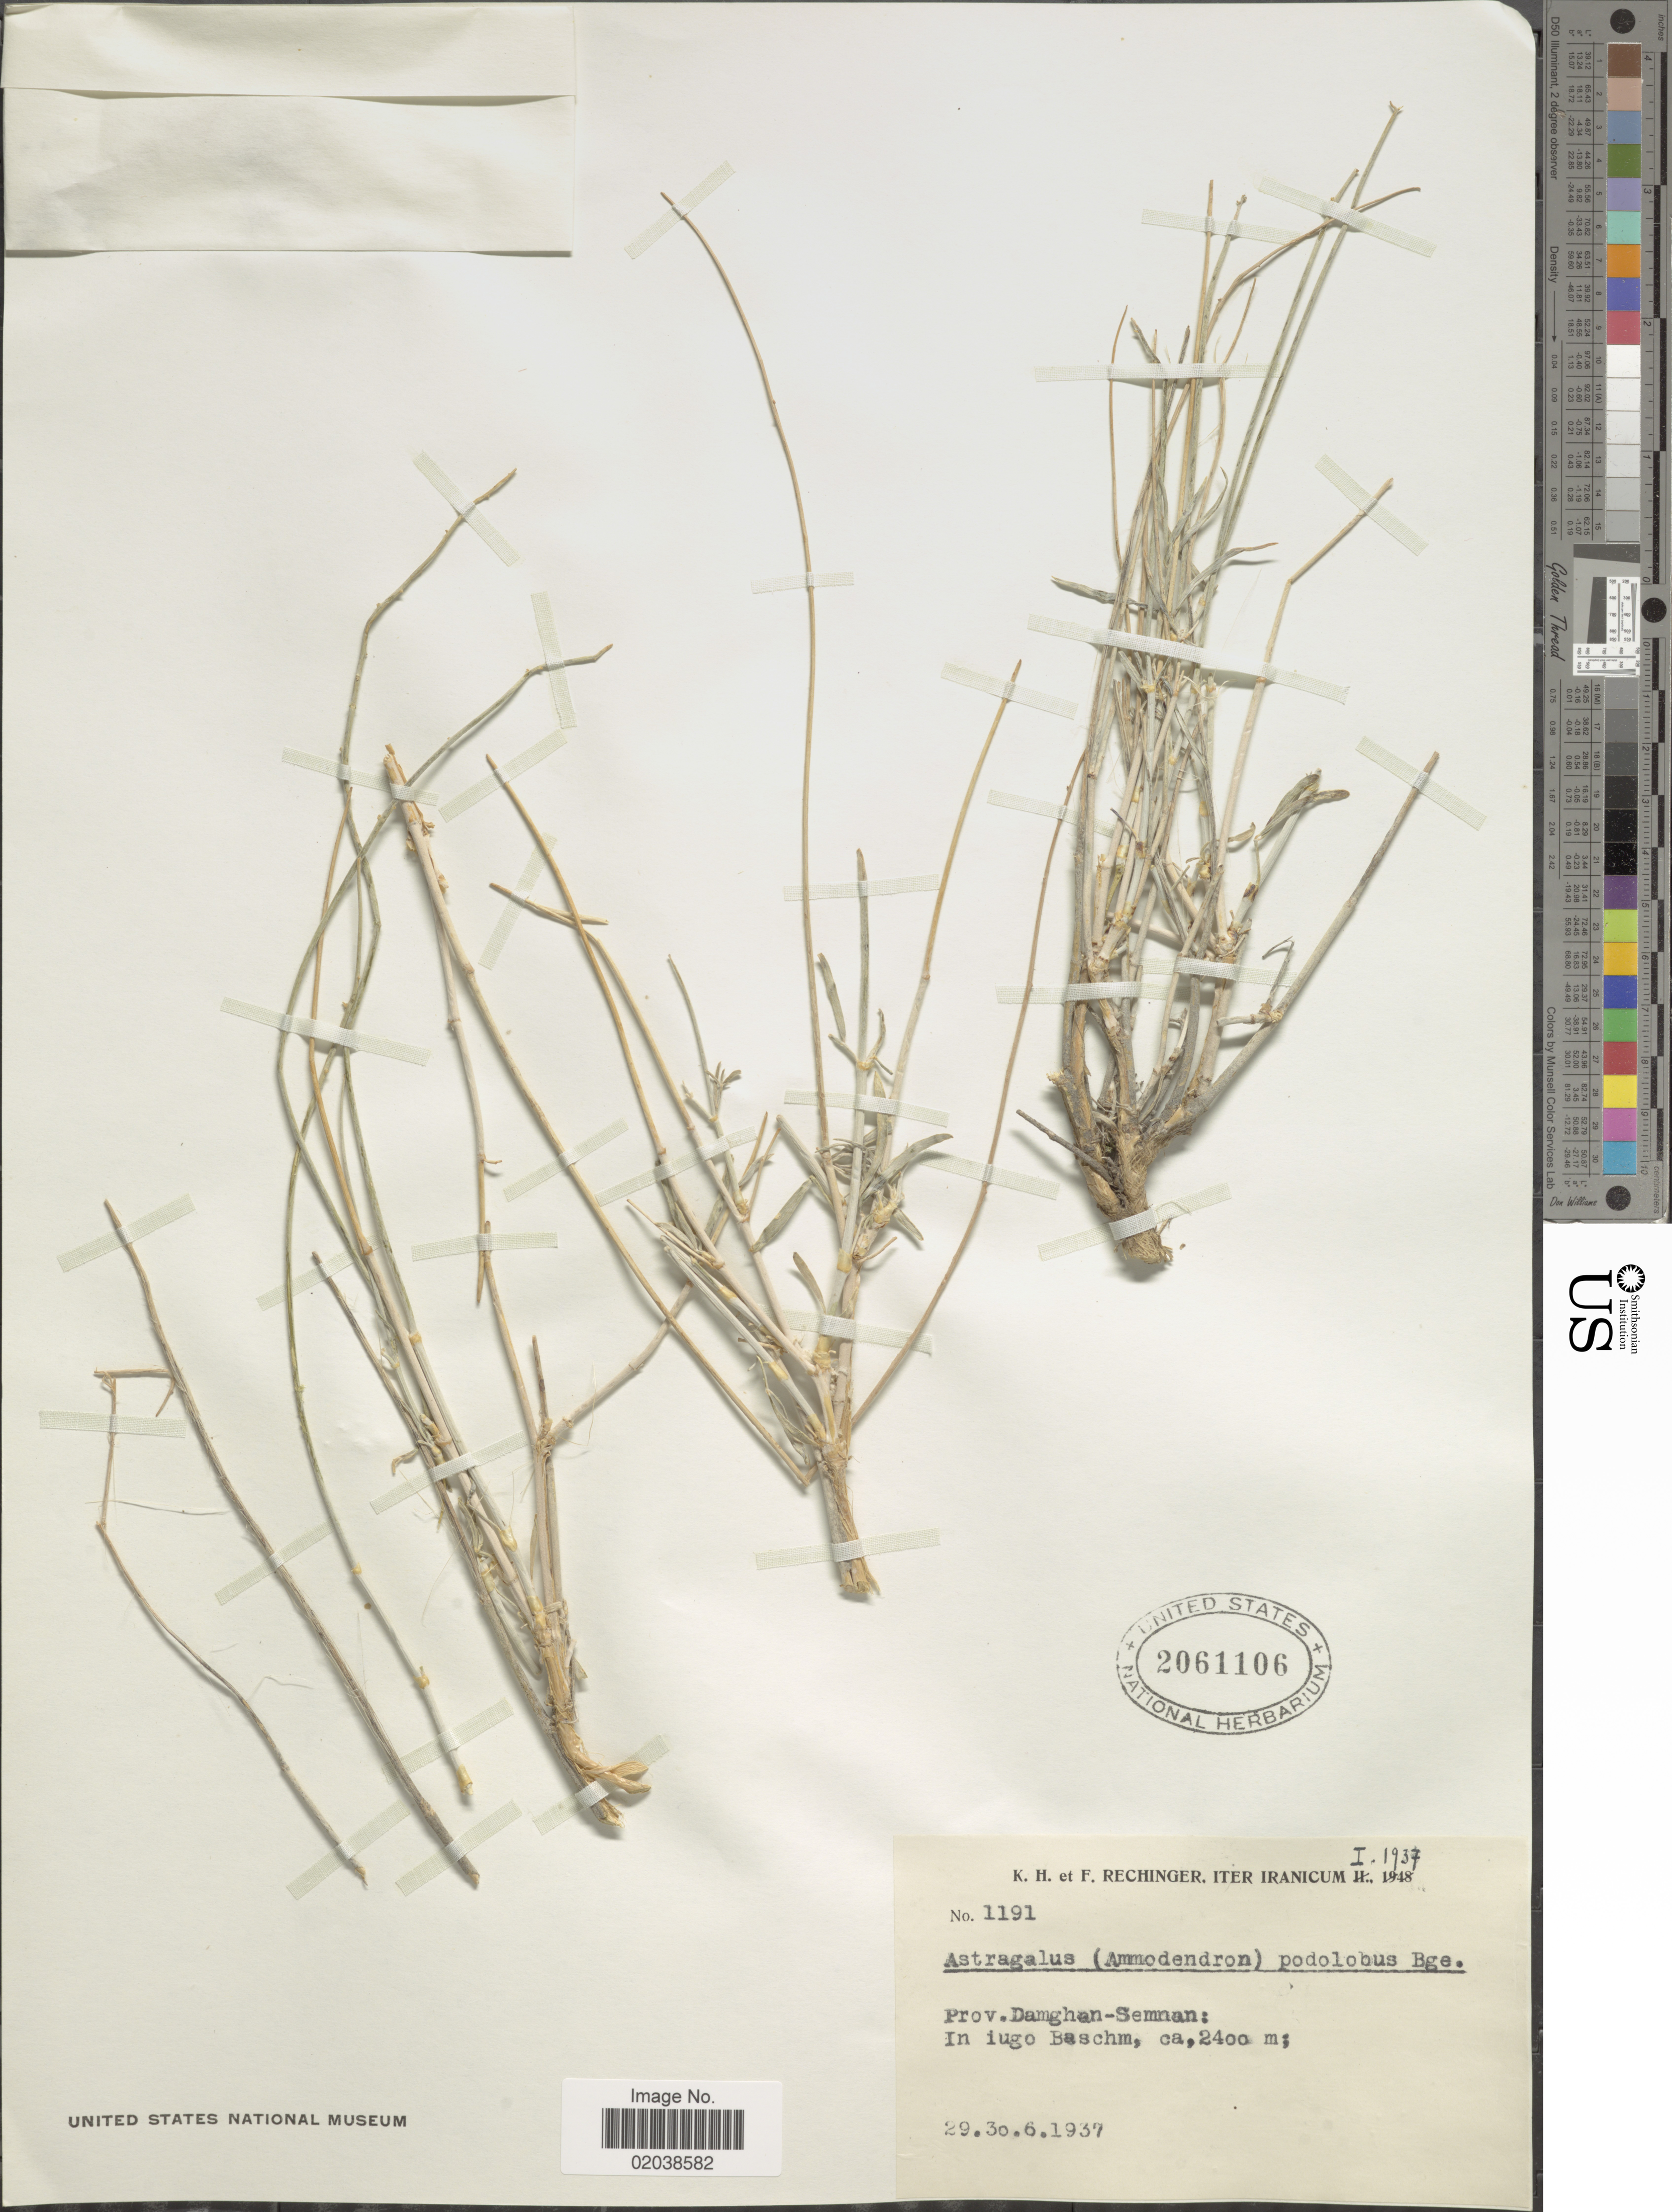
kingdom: Plantae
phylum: Tracheophyta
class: Magnoliopsida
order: Fabales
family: Fabaceae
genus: Astragalus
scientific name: Astragalus podolobus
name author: Širj. & Rech. f.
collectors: K. H. Rechinger & F. Rechinger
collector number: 1191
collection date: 1937-06-29/1937-06-30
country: Iran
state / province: Semnan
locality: Iranicum. Prov. Damghan-Semnan: In iugo Baschm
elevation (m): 2400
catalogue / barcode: US 2061106